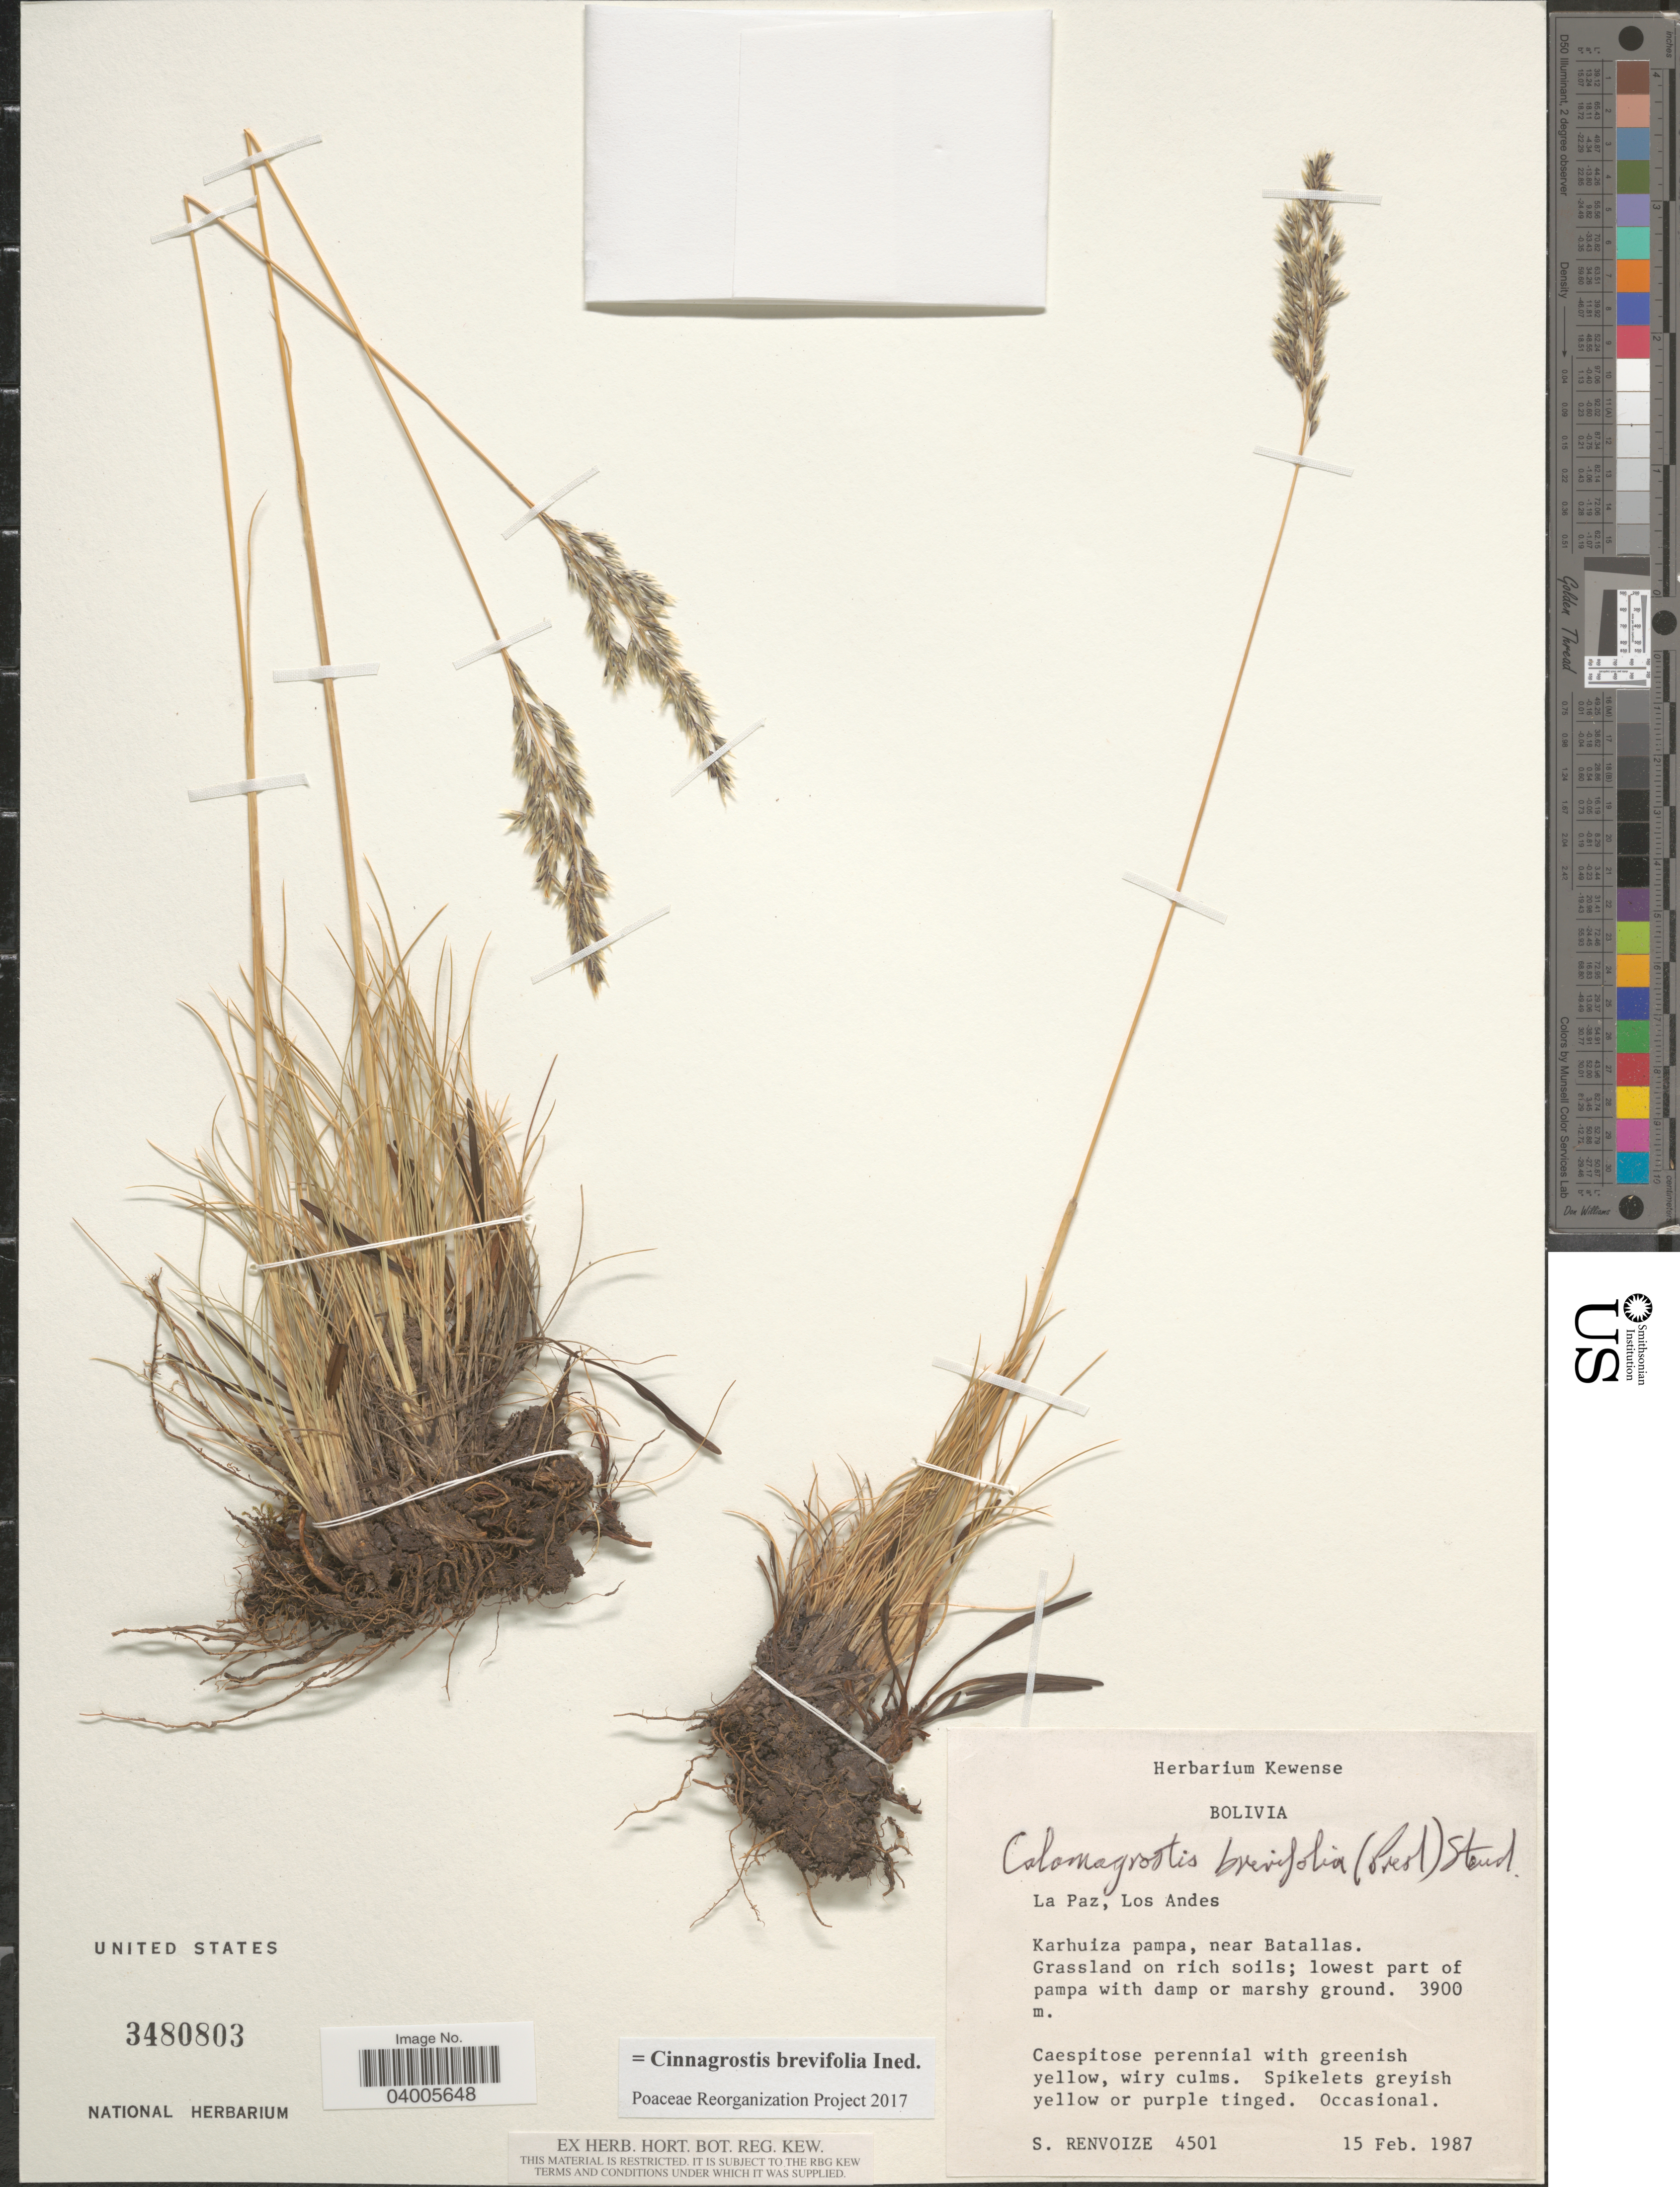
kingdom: Plantae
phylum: Tracheophyta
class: Liliopsida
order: Poales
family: Poaceae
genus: Cinnagrostis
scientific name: Cinnagrostis brevifolia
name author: (J. Presl) P.M. Peterson et al.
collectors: S. A. Renvoize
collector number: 4501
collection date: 1987-02-15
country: Bolivia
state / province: La Paz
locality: Los Andes. Karhuiza pampa, near Batallas.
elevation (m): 3900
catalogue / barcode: US 3480803